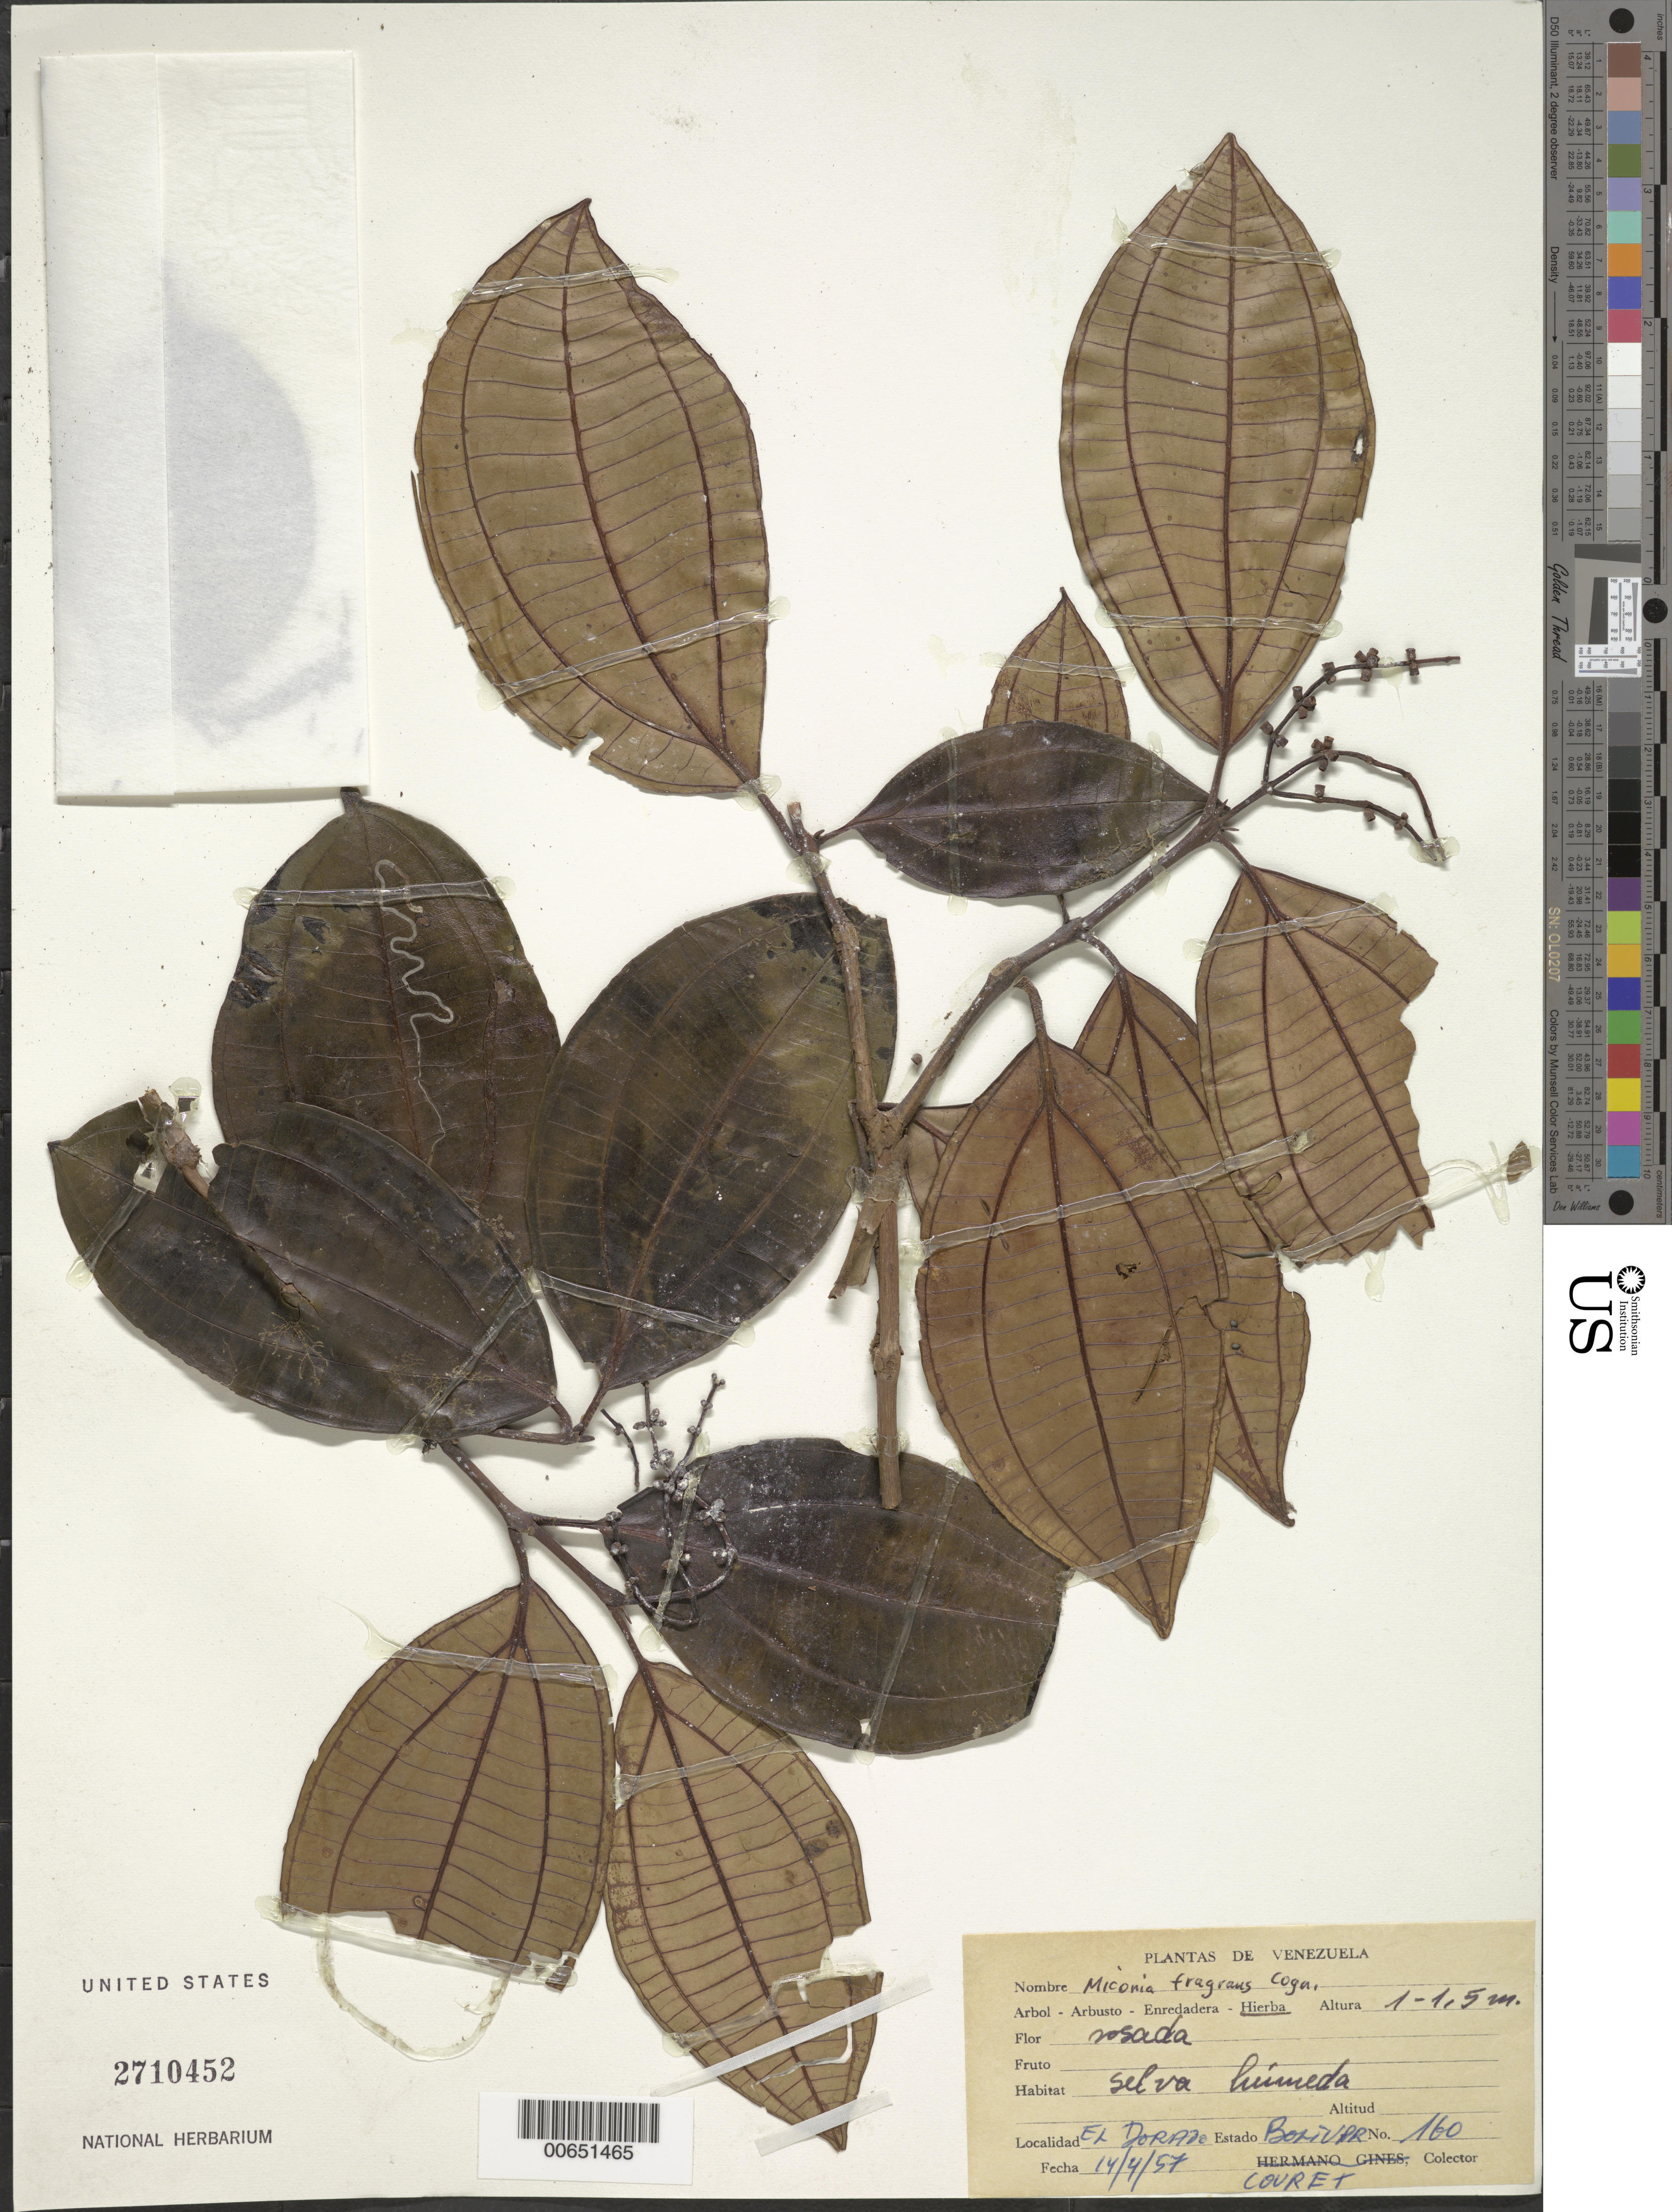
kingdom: Plantae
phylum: Tracheophyta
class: Magnoliopsida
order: Myrtales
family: Melastomataceae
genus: Miconia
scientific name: Miconia fragrans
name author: Cogn.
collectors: -. Couret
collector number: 160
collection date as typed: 14-Apr-57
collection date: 1957-04-14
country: Venezuela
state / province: Bolívar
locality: El Dorado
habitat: Selva húmeda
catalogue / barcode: US 2710452